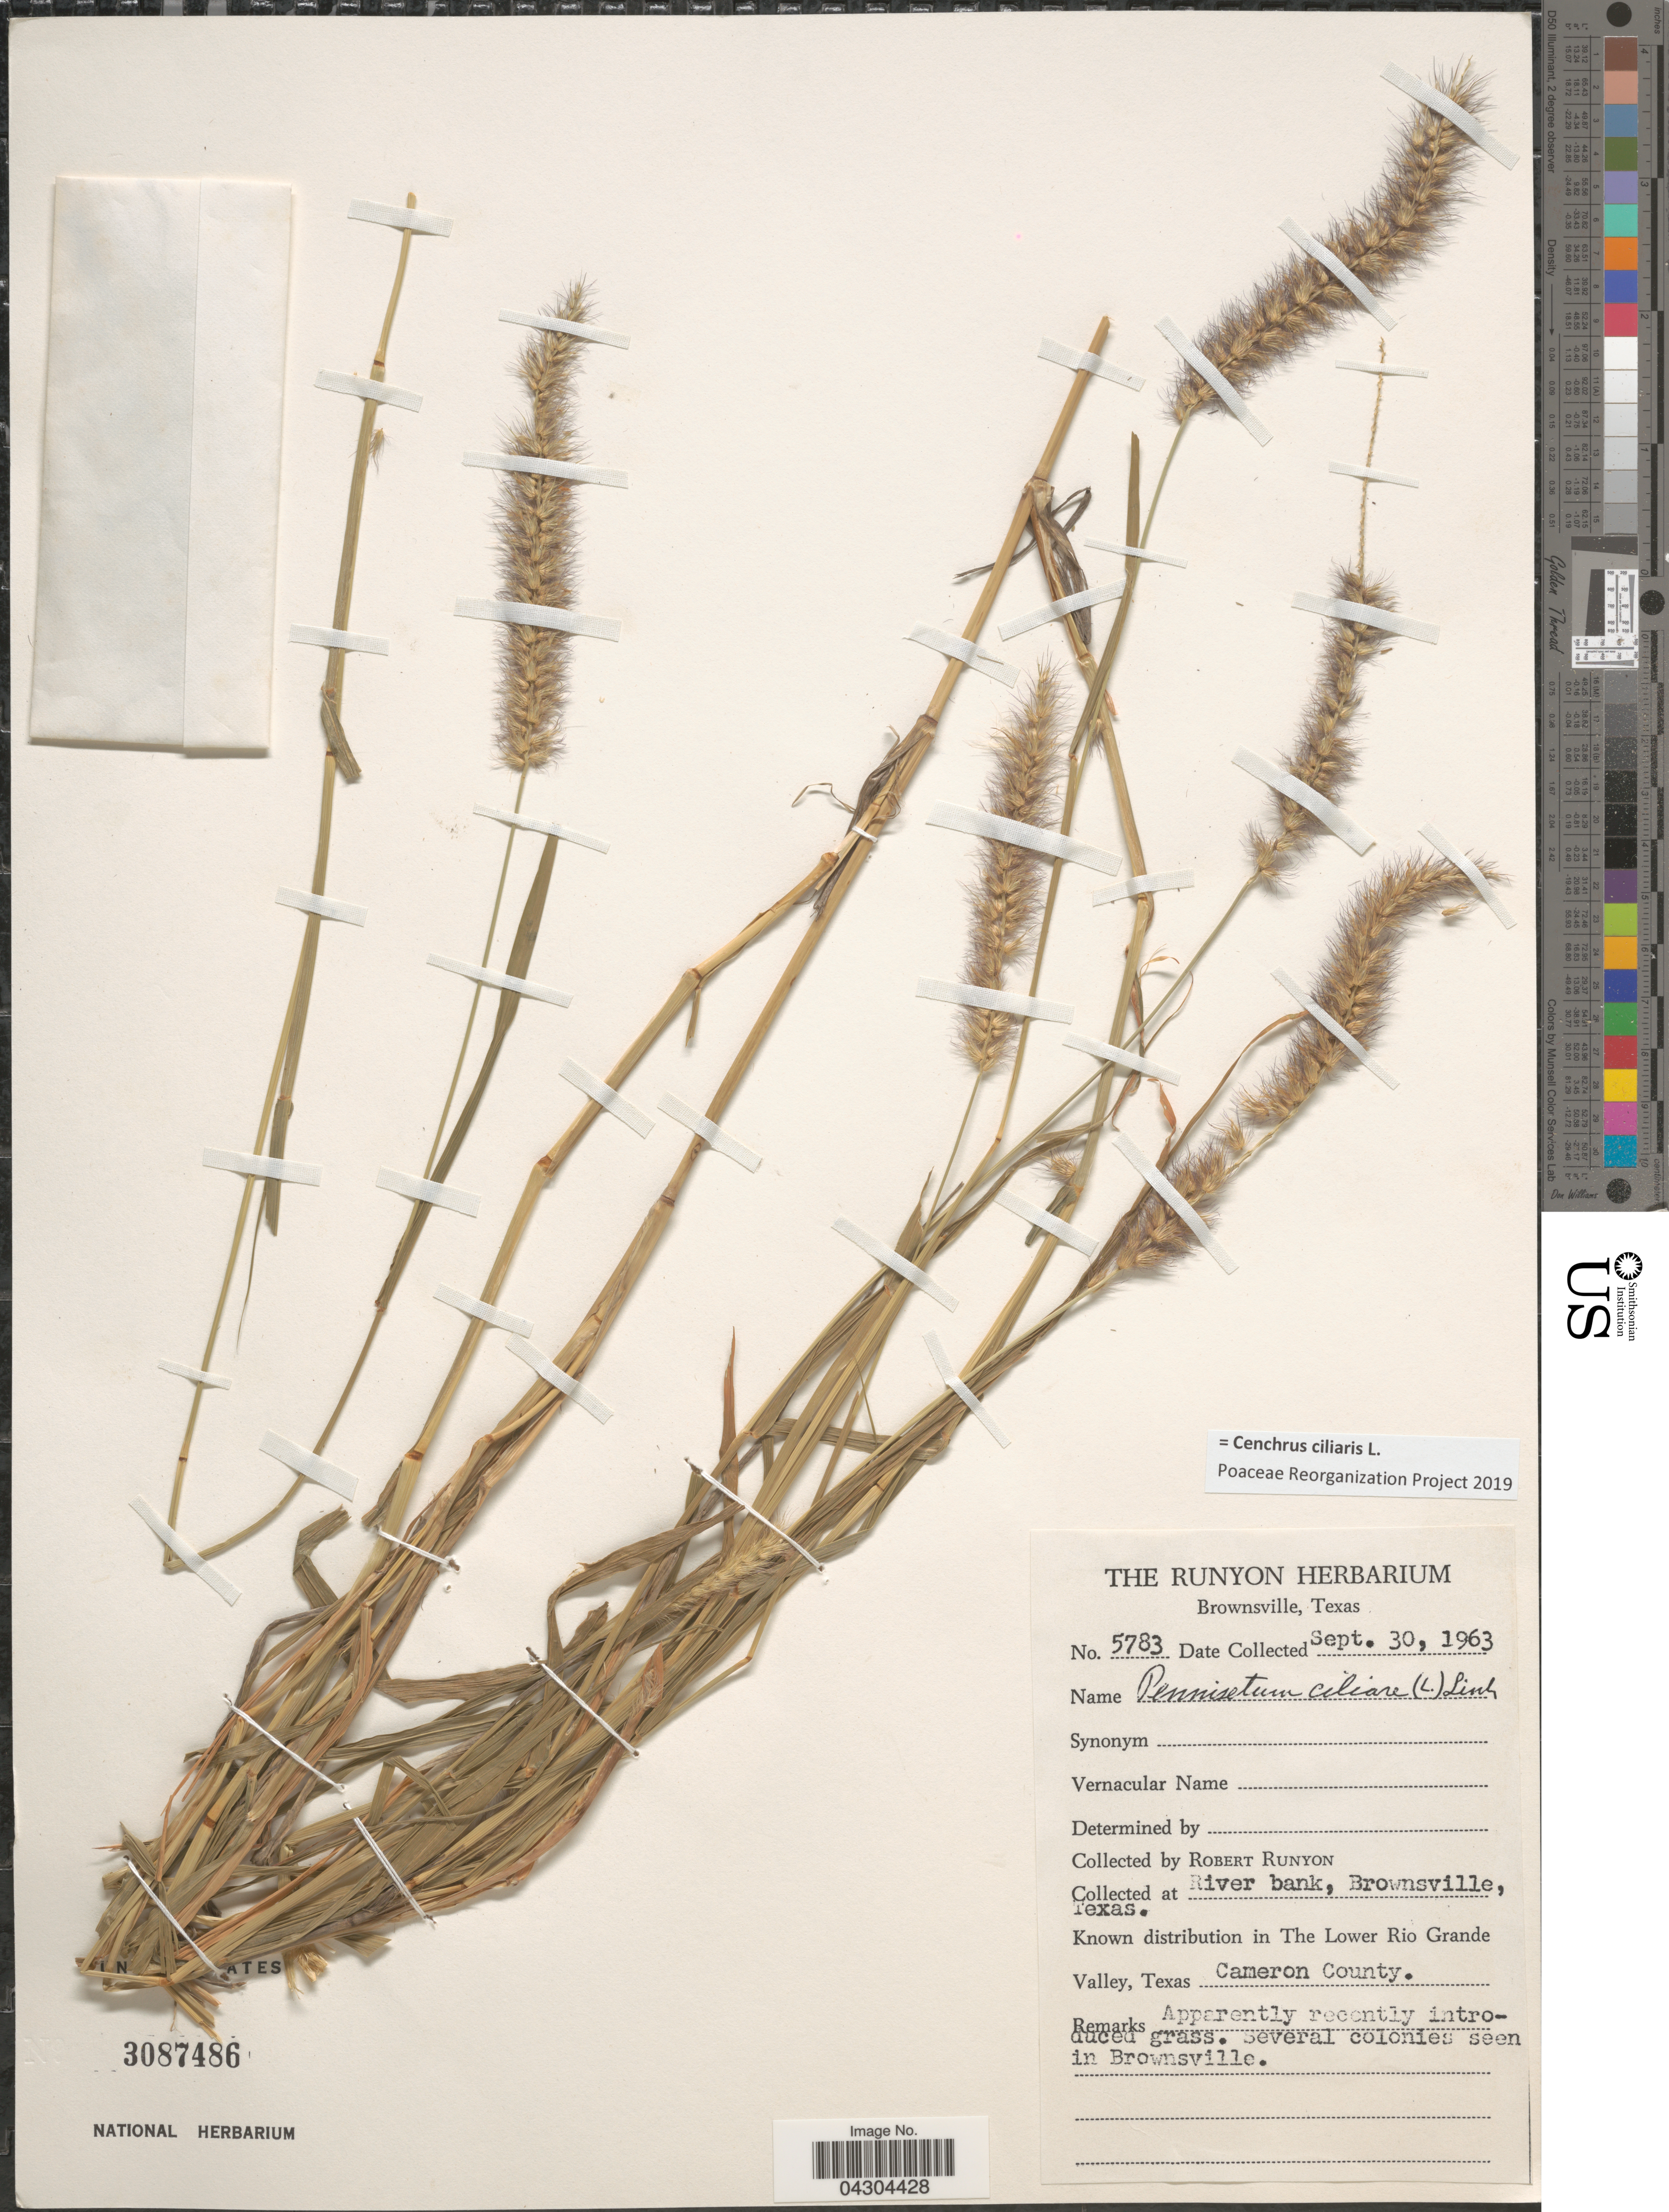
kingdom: Plantae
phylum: Tracheophyta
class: Liliopsida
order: Poales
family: Poaceae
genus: Cenchrus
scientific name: Cenchrus ciliaris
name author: L.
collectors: R. Runyon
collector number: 5783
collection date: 1963-09-30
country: United States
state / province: Texas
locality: River bank, Brownsville. In The Lower Rio Grande Valley. Cameron County.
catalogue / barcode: US 3087486